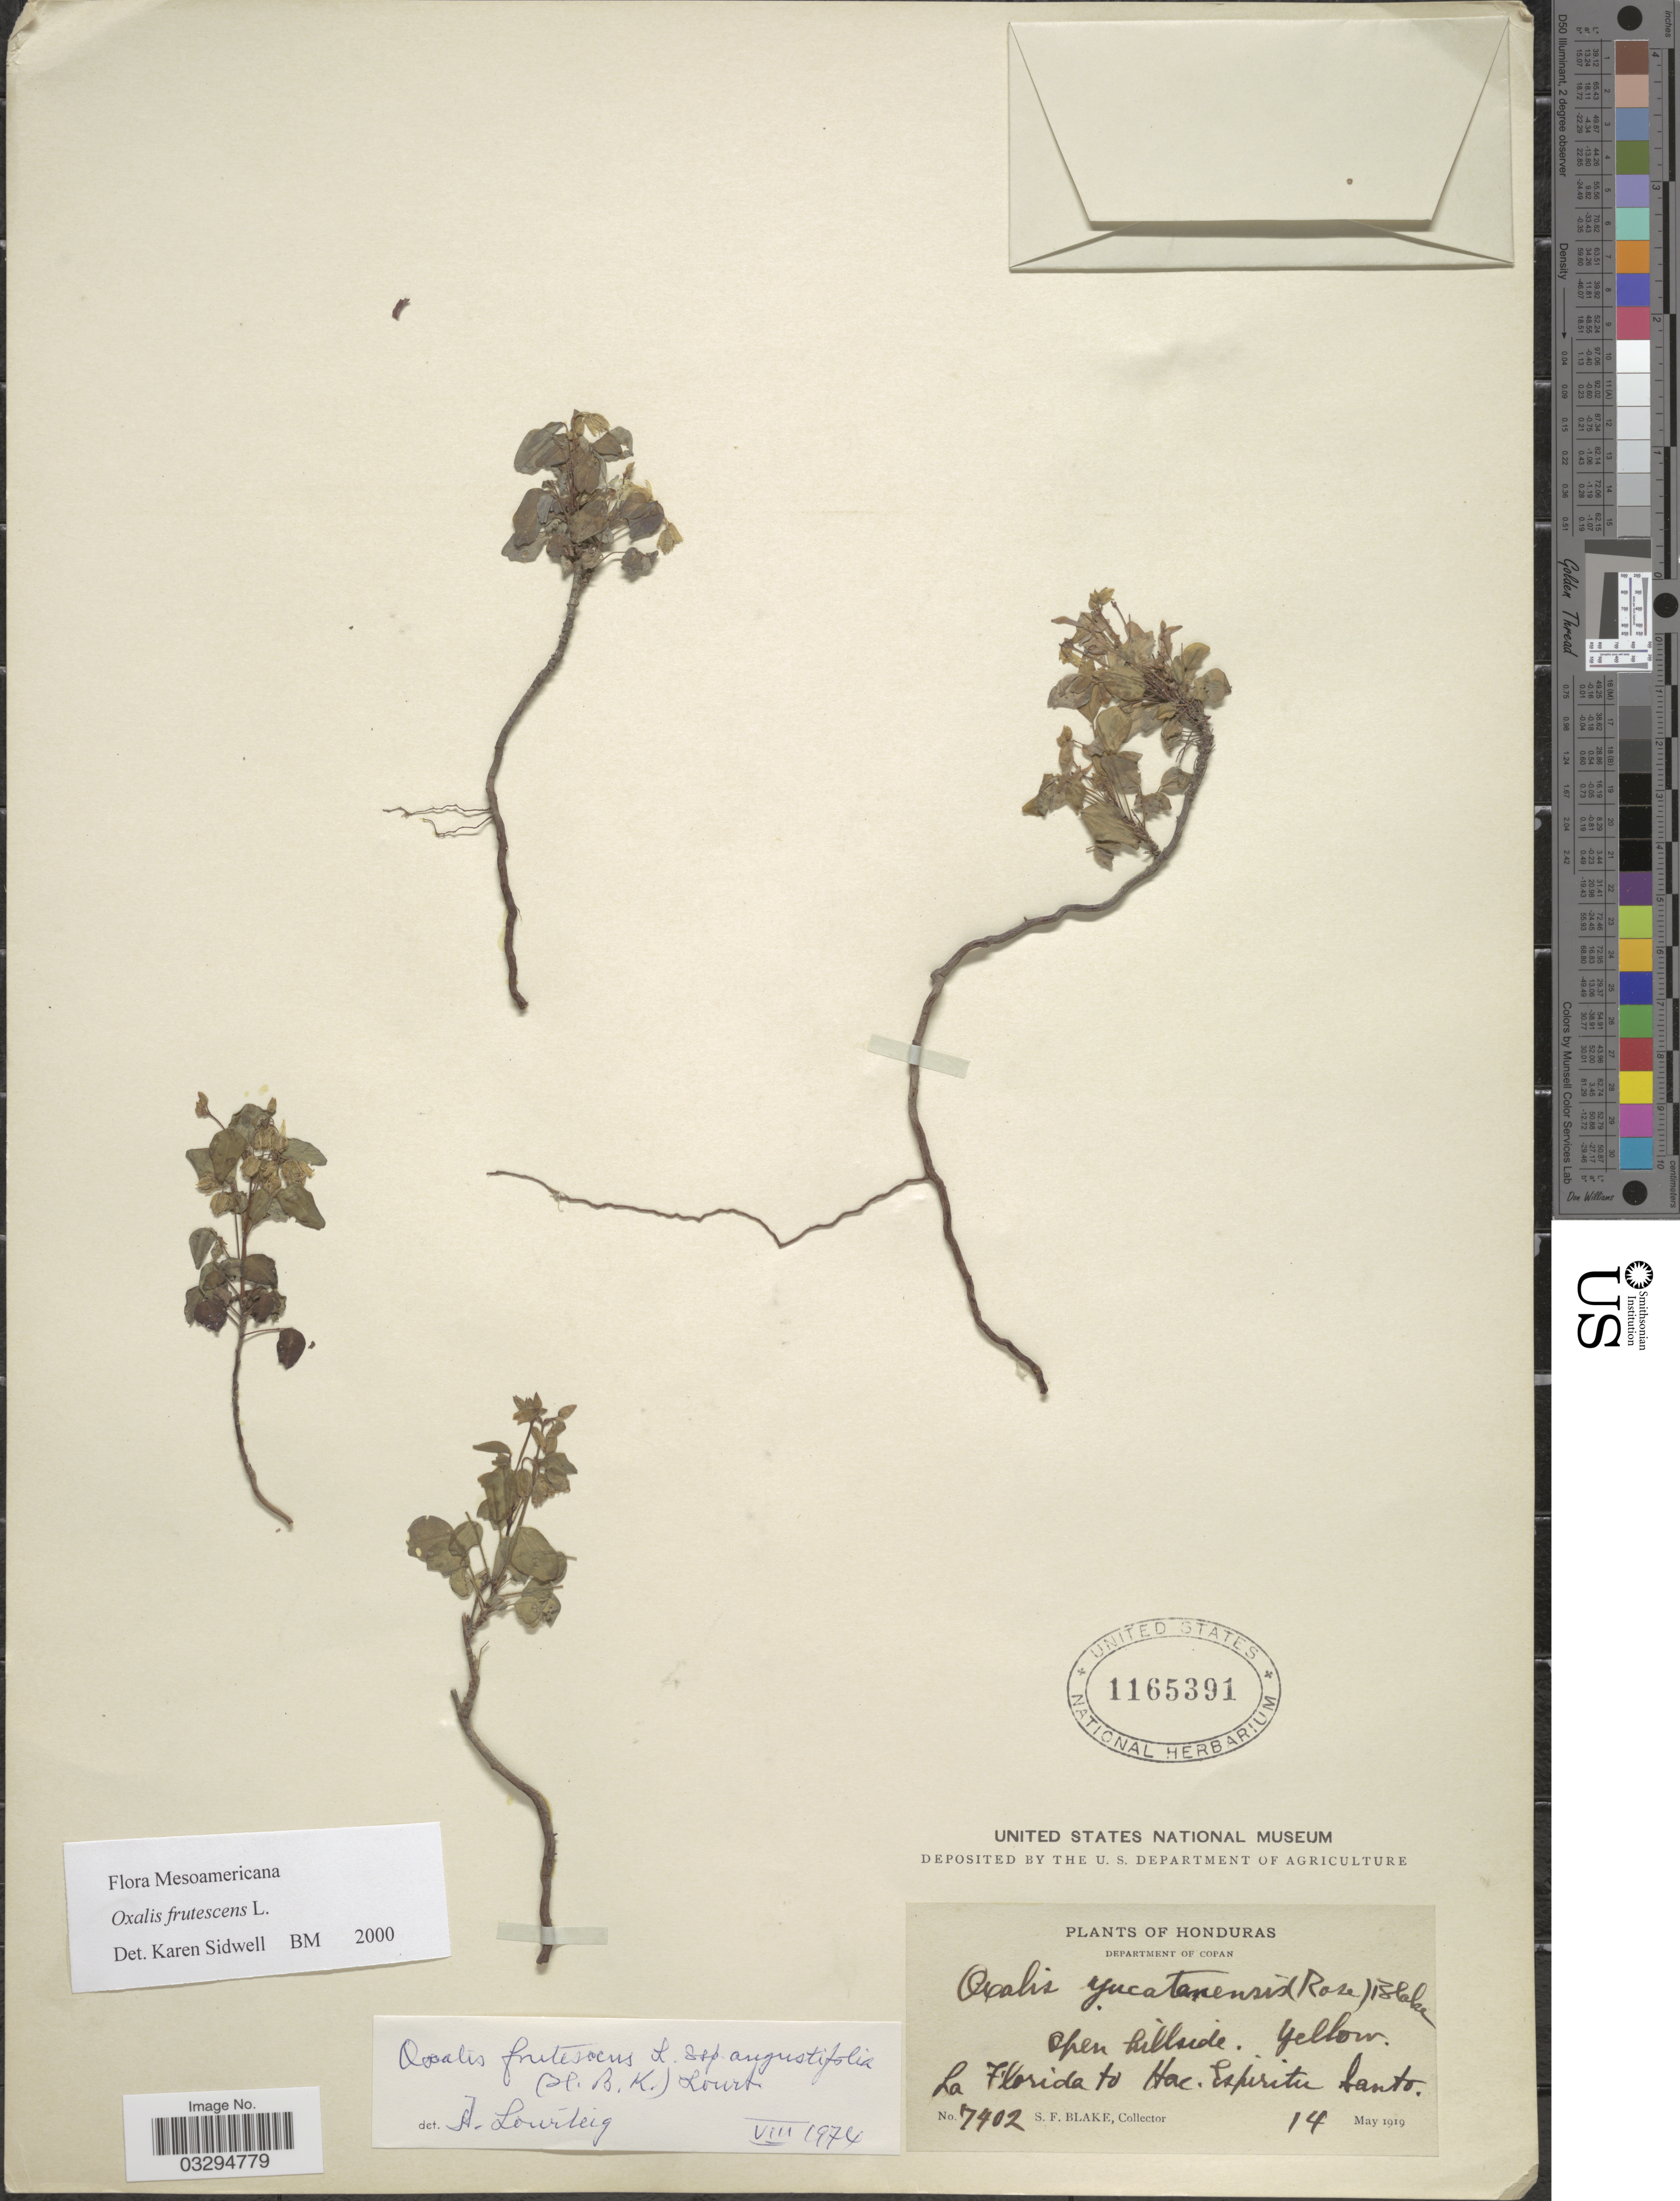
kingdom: Plantae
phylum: Tracheophyta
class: Magnoliopsida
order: Oxalidales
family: Oxalidaceae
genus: Oxalis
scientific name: Oxalis frutescens subsp. angustifolia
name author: (Kunth) Lourteig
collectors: S. Blake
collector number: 7402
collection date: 1919-05-14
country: Honduras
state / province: Copán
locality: Department of Copan. La Florida to Hac. Espiritu Santo.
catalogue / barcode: US 1165391